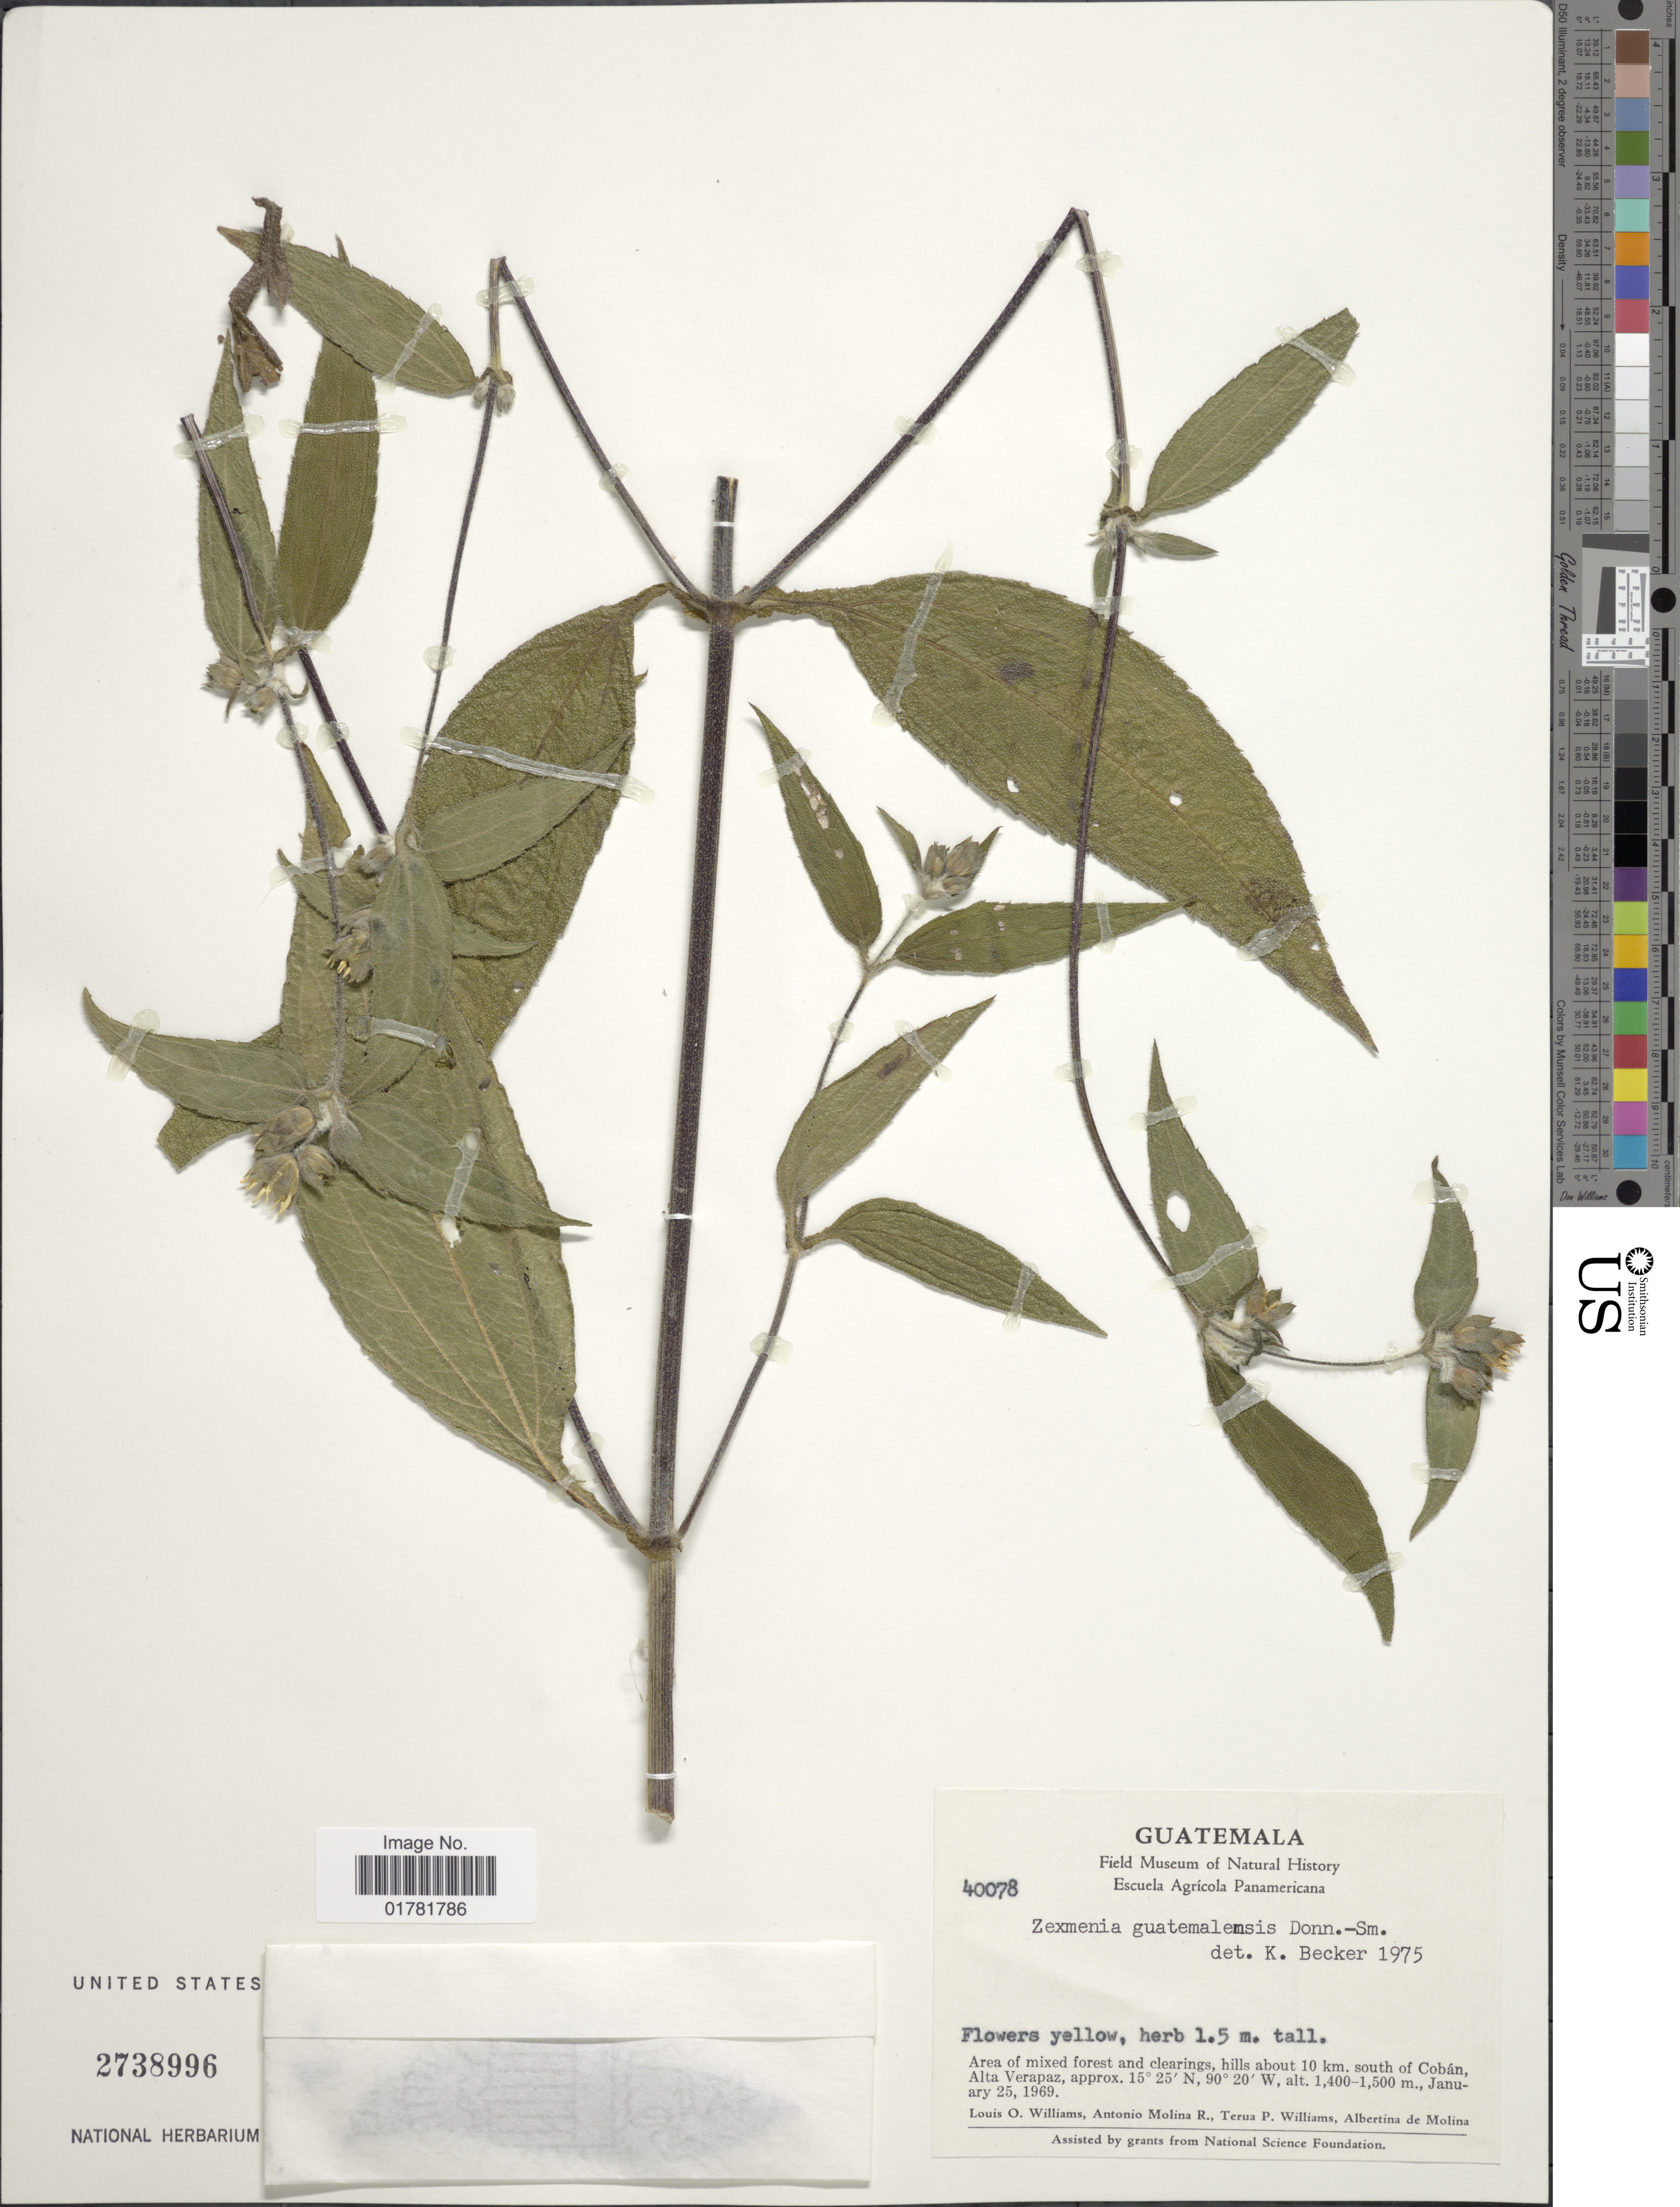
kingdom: Plantae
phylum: Tracheophyta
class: Magnoliopsida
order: Asterales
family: Asteraceae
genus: Lundellianthus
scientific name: Lundellianthus guatemalensis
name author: (Donn. Sm.) Strother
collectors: L. O. Williams, A. Molina R., T. P. Williams & A. R. Molina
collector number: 40078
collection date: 1969-01-25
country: Guatemala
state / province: Alta Verapaz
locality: Area of mixed forest and clearings, hills about 10 km south of Cobán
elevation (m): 1400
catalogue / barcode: US 2738996